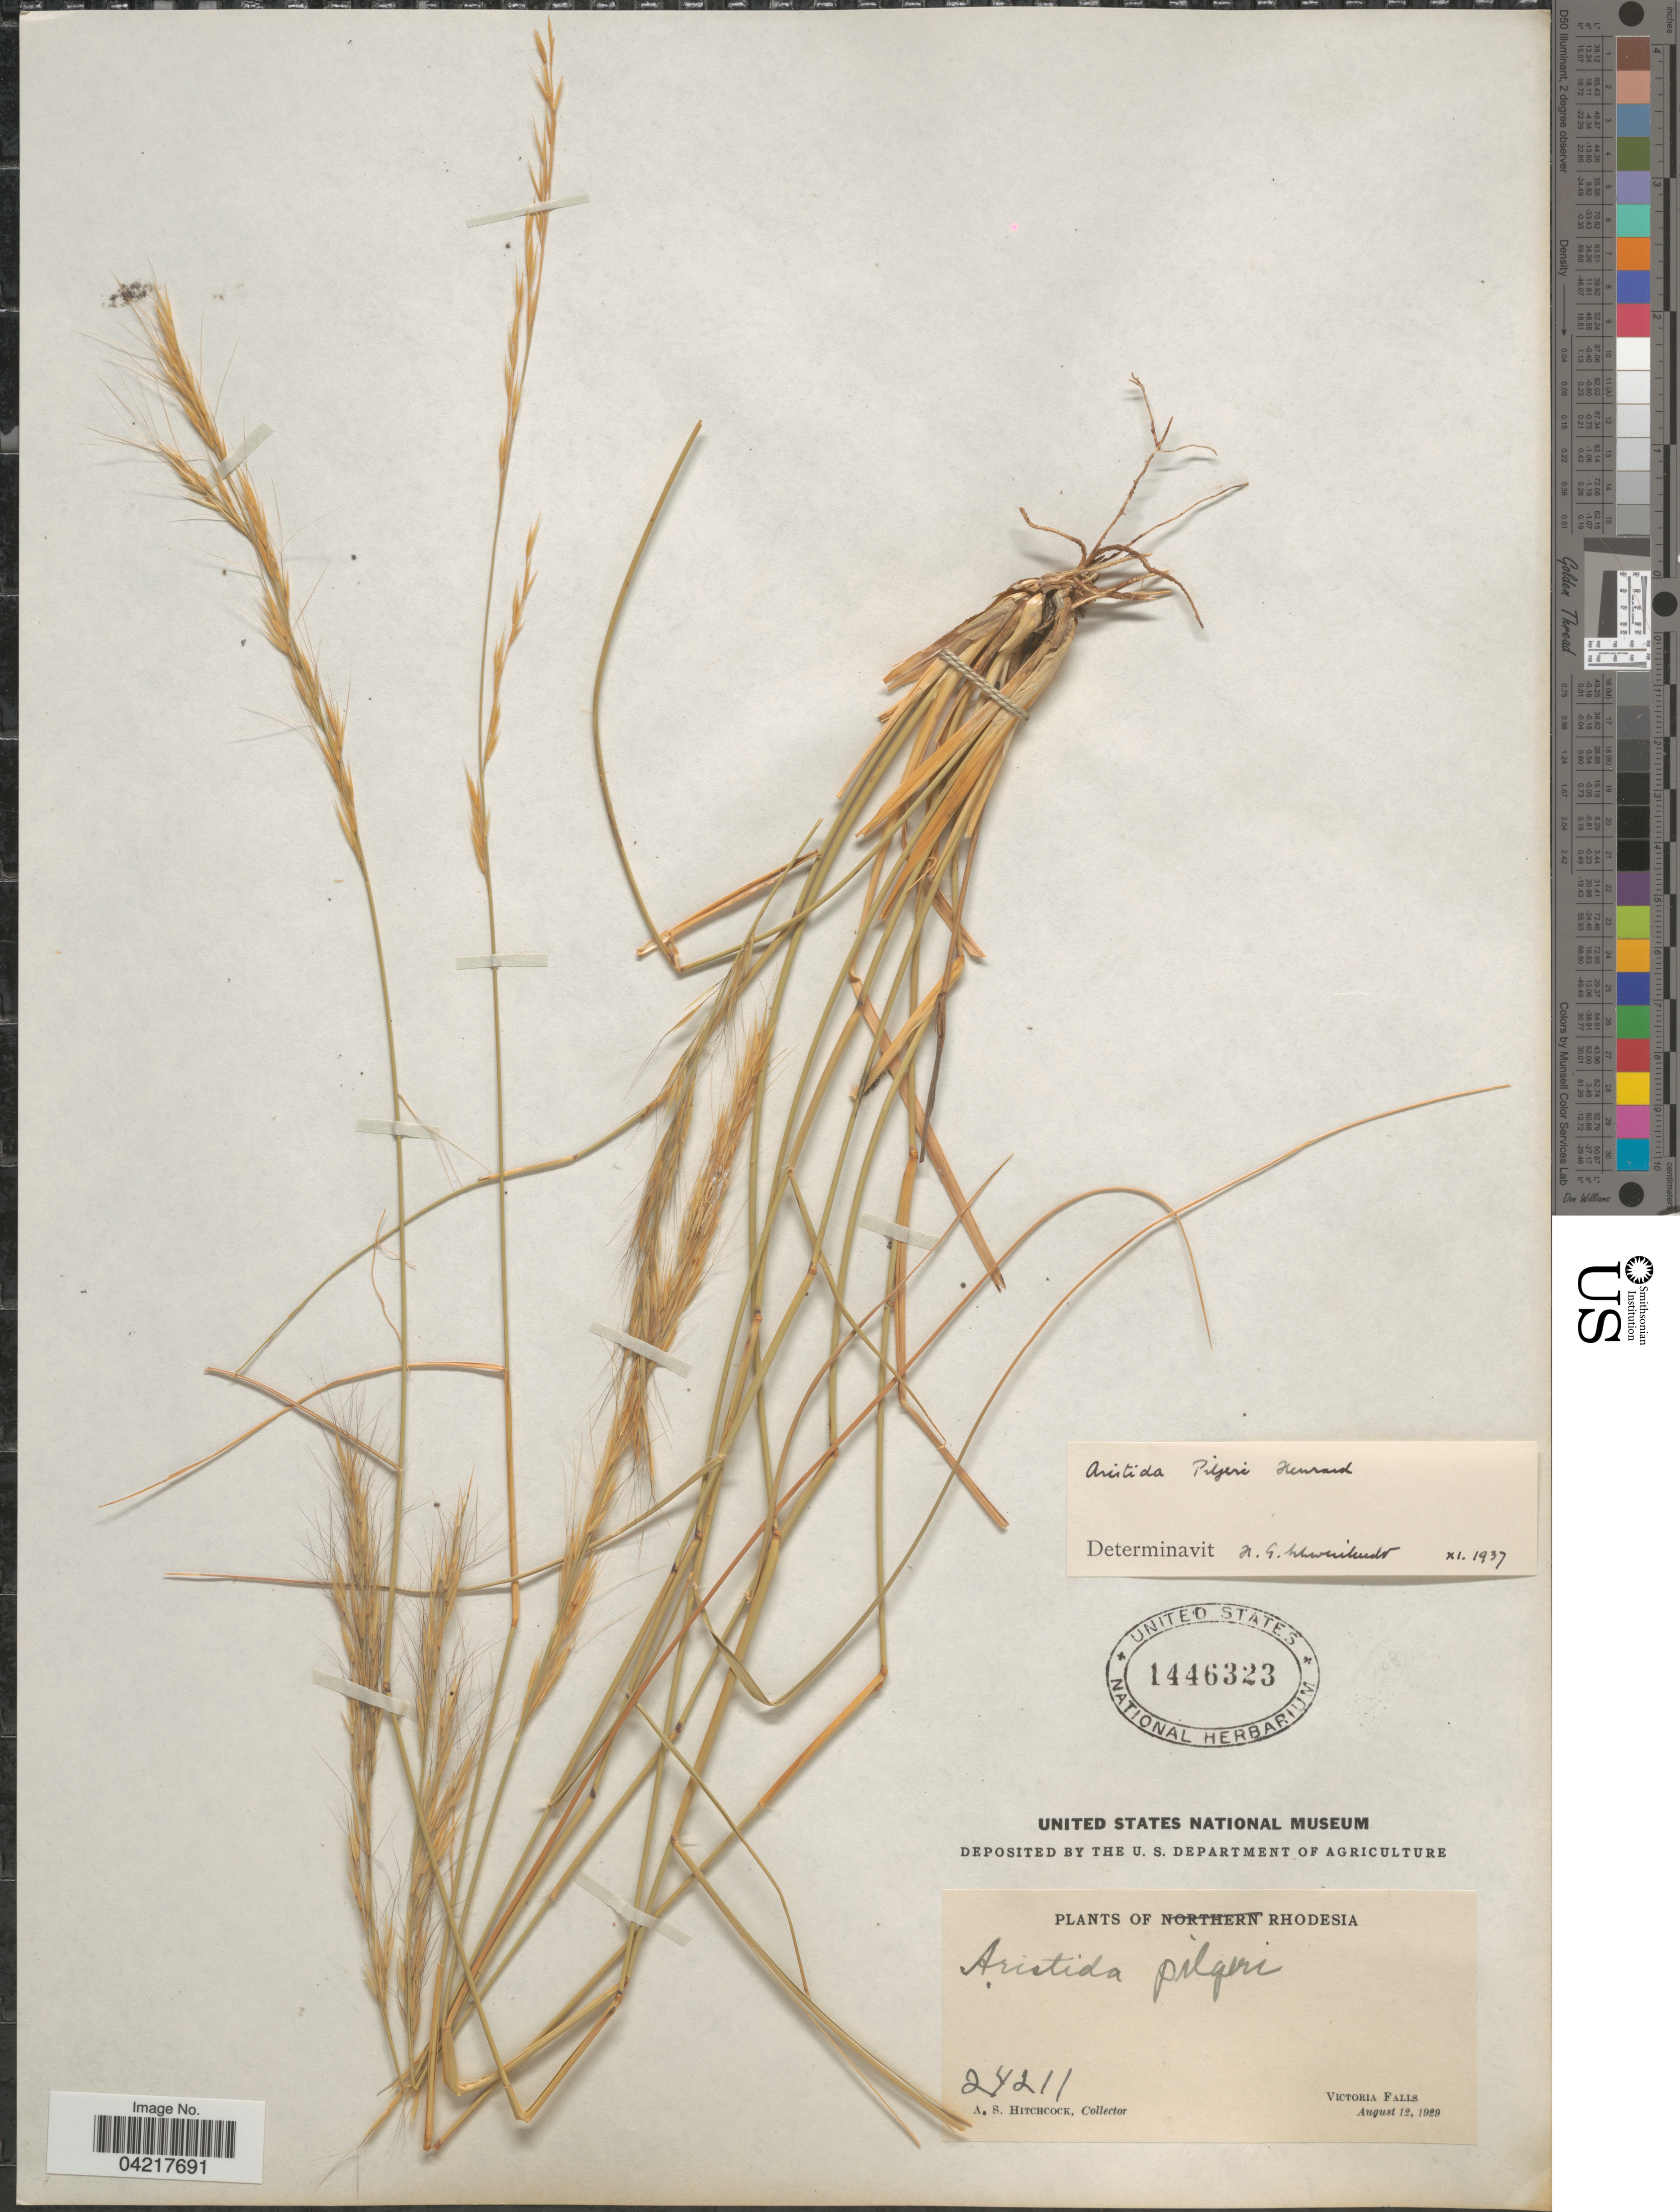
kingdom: Plantae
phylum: Tracheophyta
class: Liliopsida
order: Poales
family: Poaceae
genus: Aristida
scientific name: Aristida pilgeri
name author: Henr.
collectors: A. S. Hitchcock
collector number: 24211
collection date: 1929-08-12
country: Zimbabwe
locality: Rhodesia. Victoria Falls.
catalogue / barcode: US 1446323